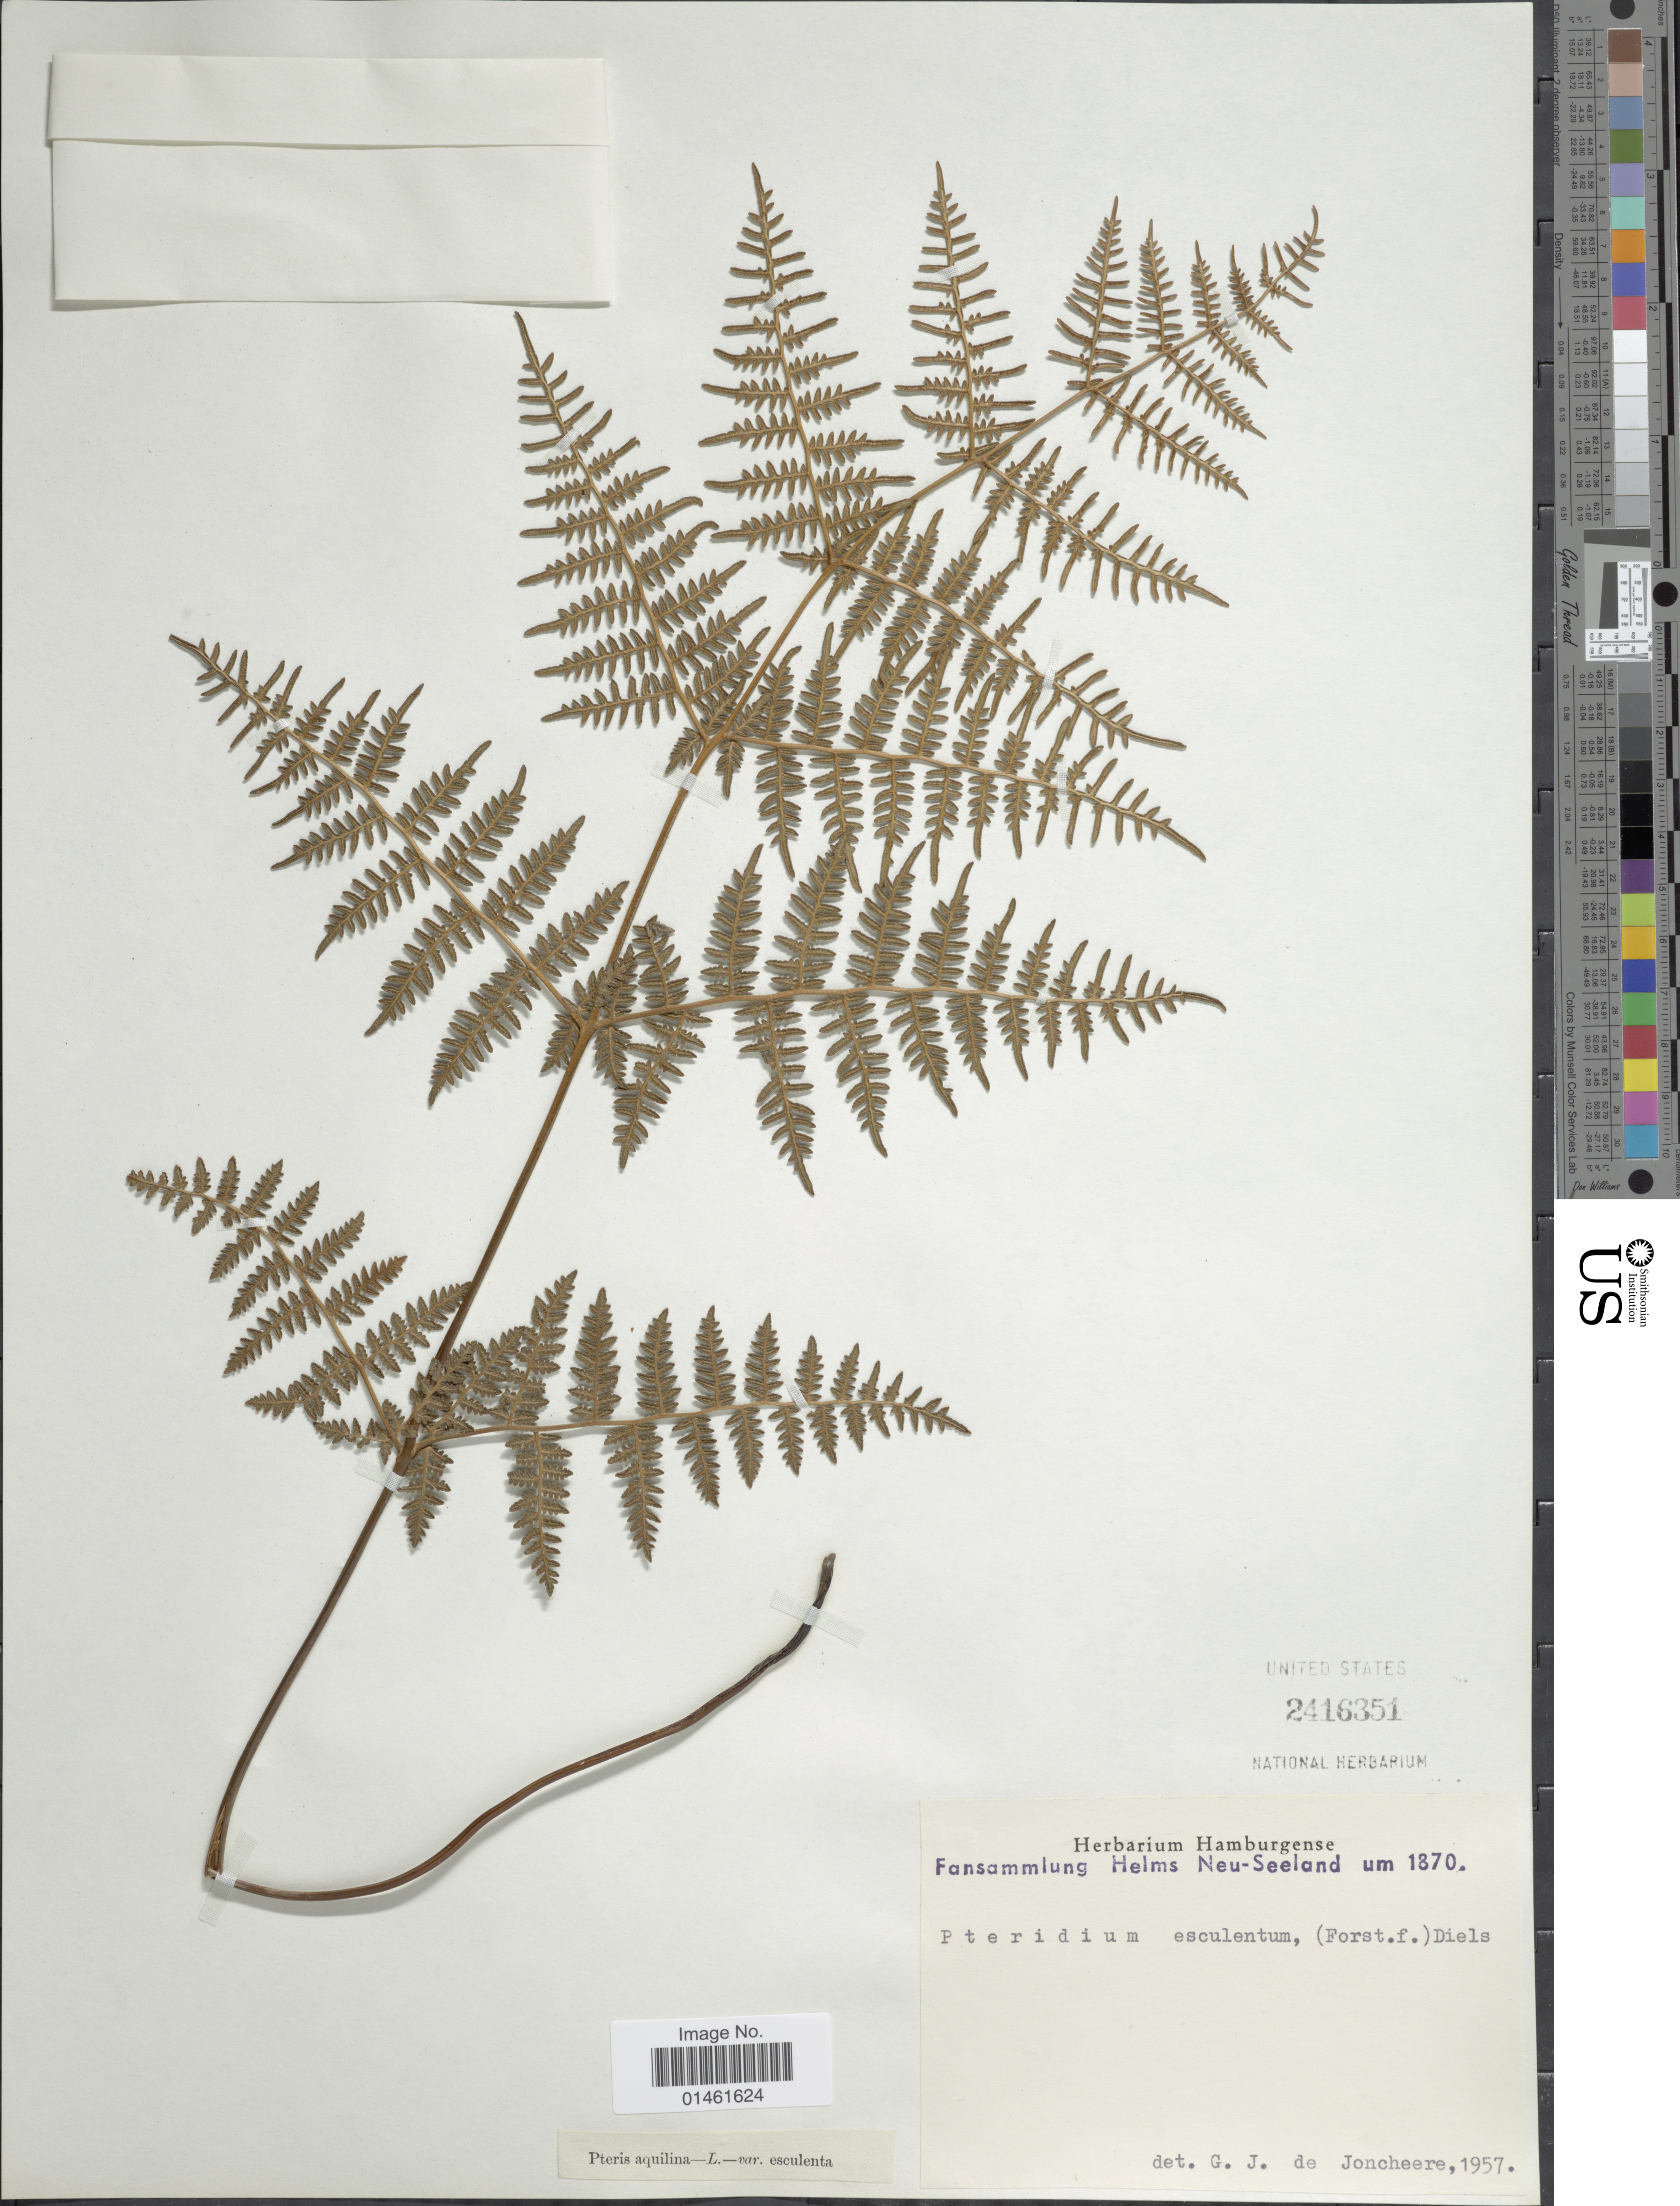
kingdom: Plantae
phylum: Tracheophyta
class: Polypodiopsida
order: Polypodiales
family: Dennstaedtiaceae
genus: Pteridium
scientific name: Pteridium esculentum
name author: (G. Forst.) Cockayne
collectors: Helms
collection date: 1870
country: New Zealand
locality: Neu Seeland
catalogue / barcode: US 2416351